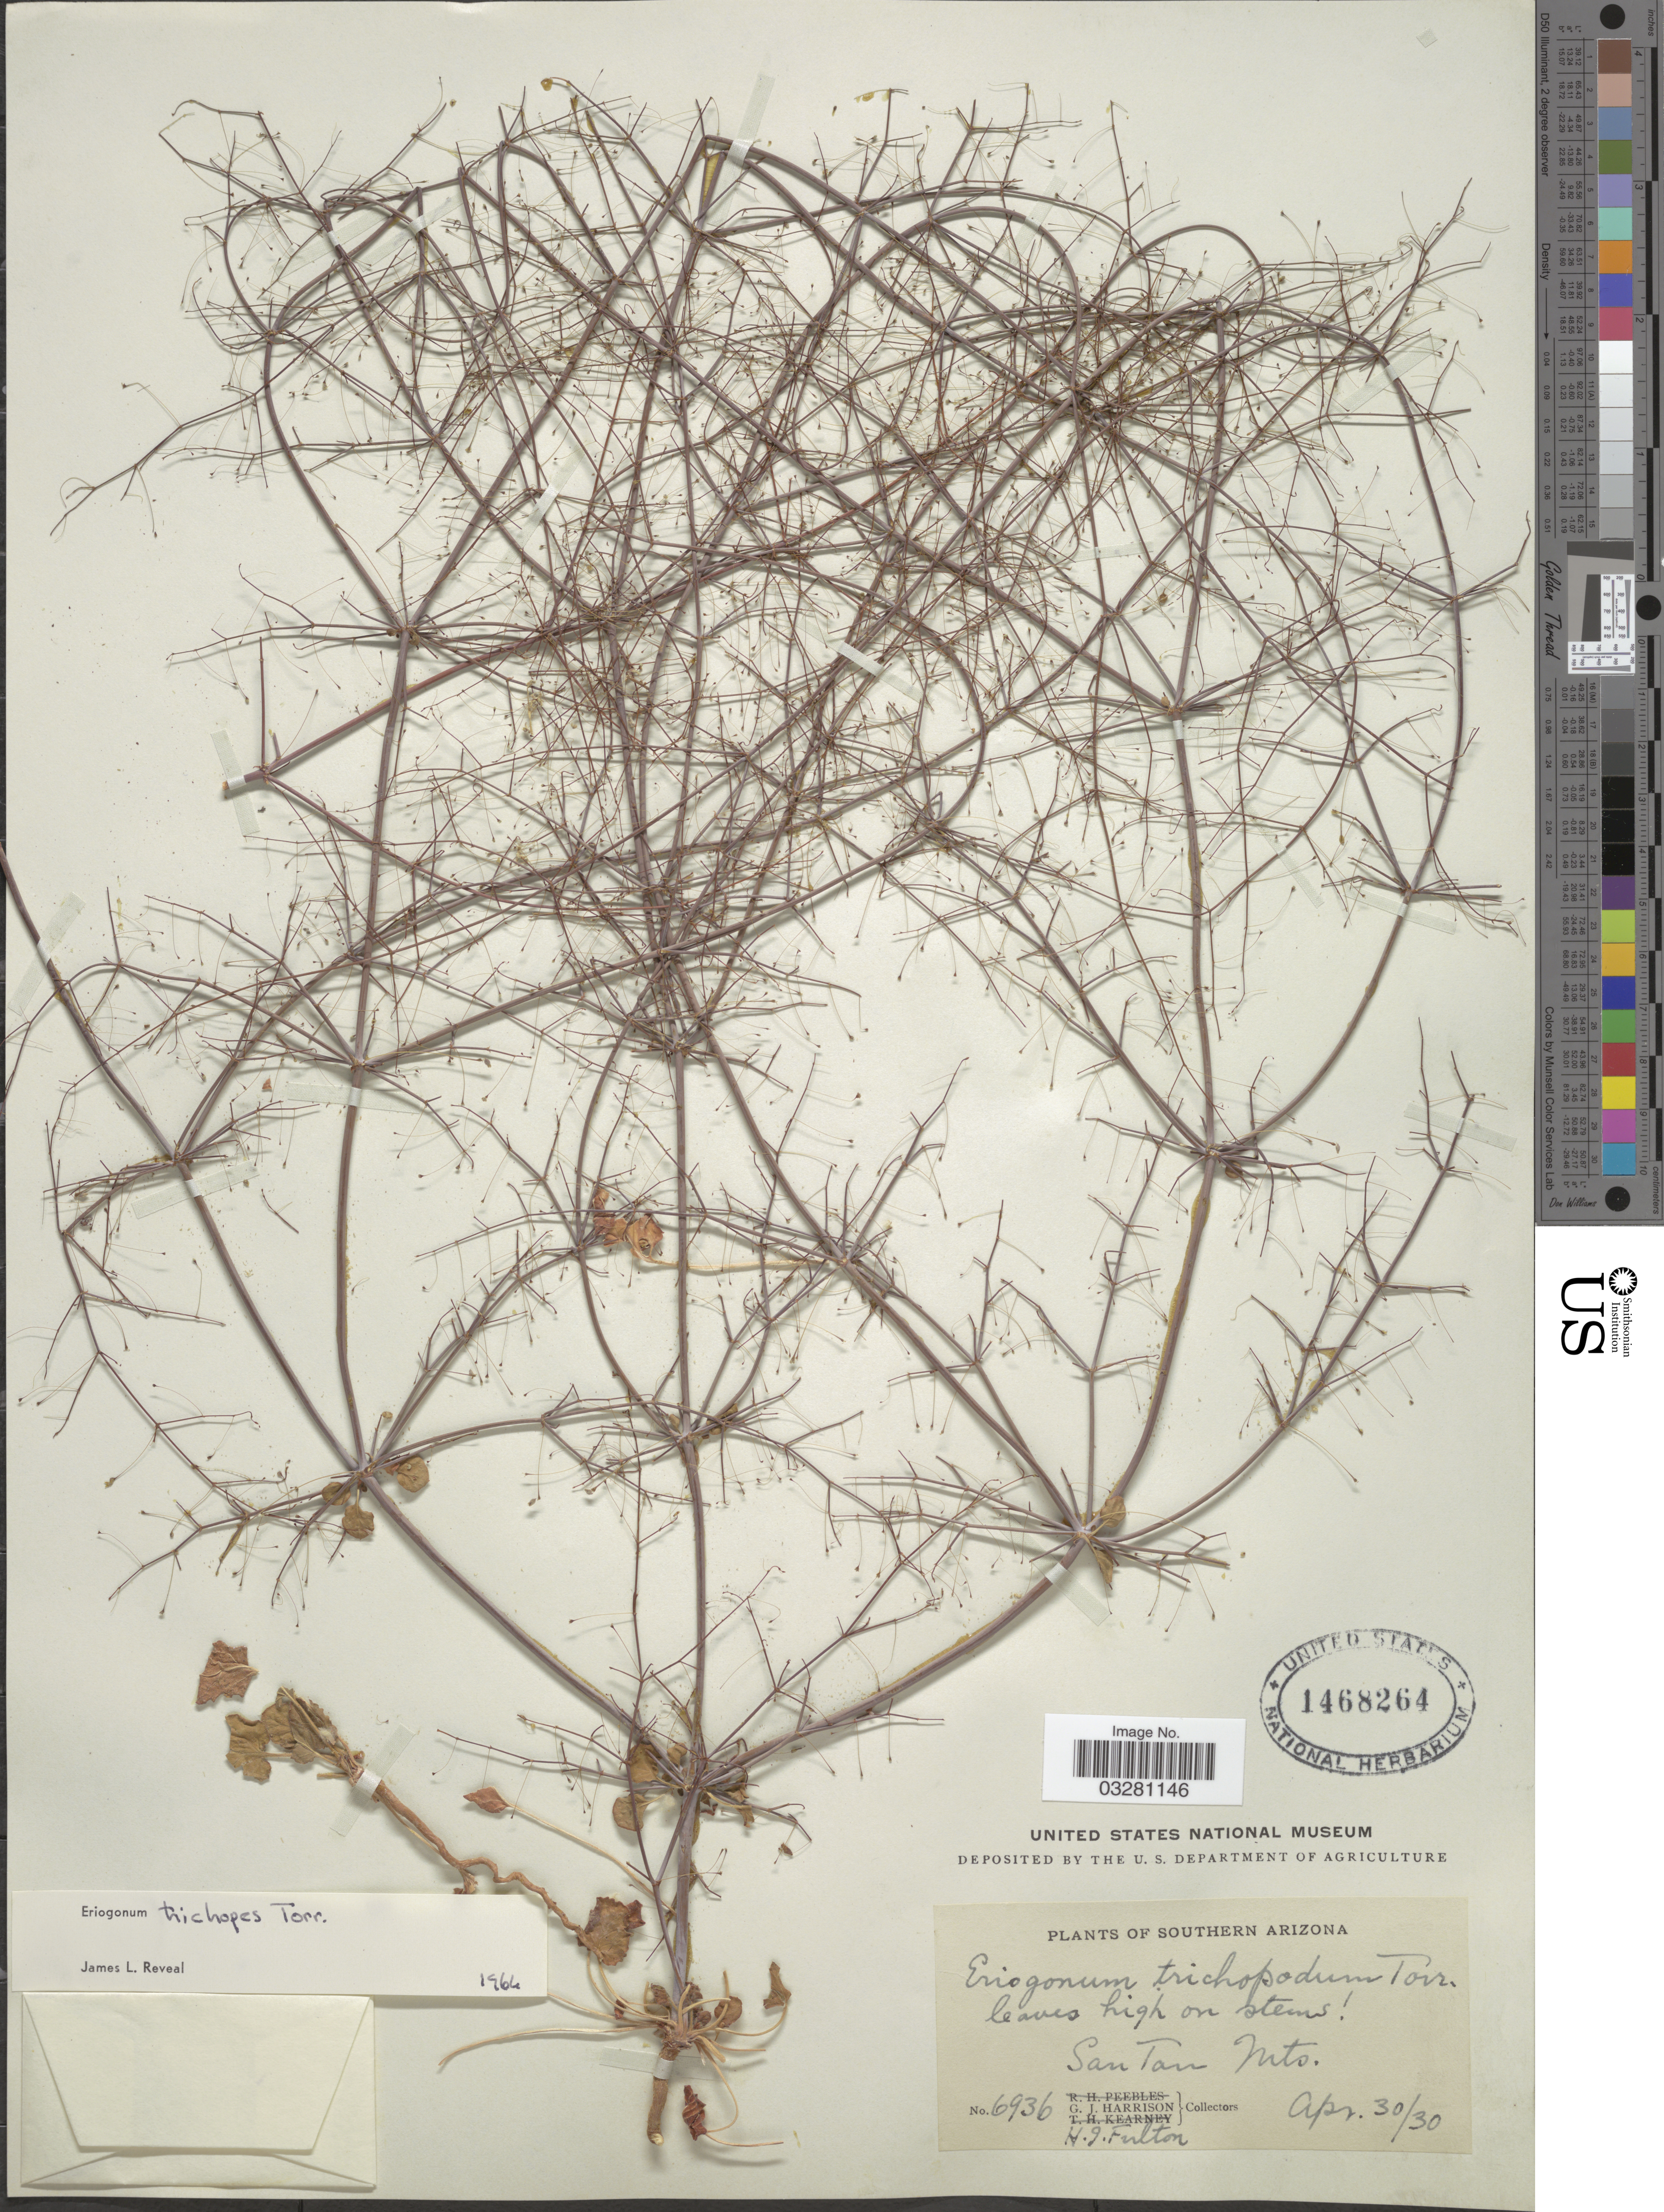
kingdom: Plantae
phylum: Tracheophyta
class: Magnoliopsida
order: Caryophyllales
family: Polygonaceae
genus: Eriogonum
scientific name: Eriogonum trichopes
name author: Torr.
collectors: G. J. Harrison & H. Fulton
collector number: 6936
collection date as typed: Transcribed d/m/y: 30/4/30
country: United States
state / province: Arizona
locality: Southern Arizona. San Tan Mts.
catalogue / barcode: US 1468264